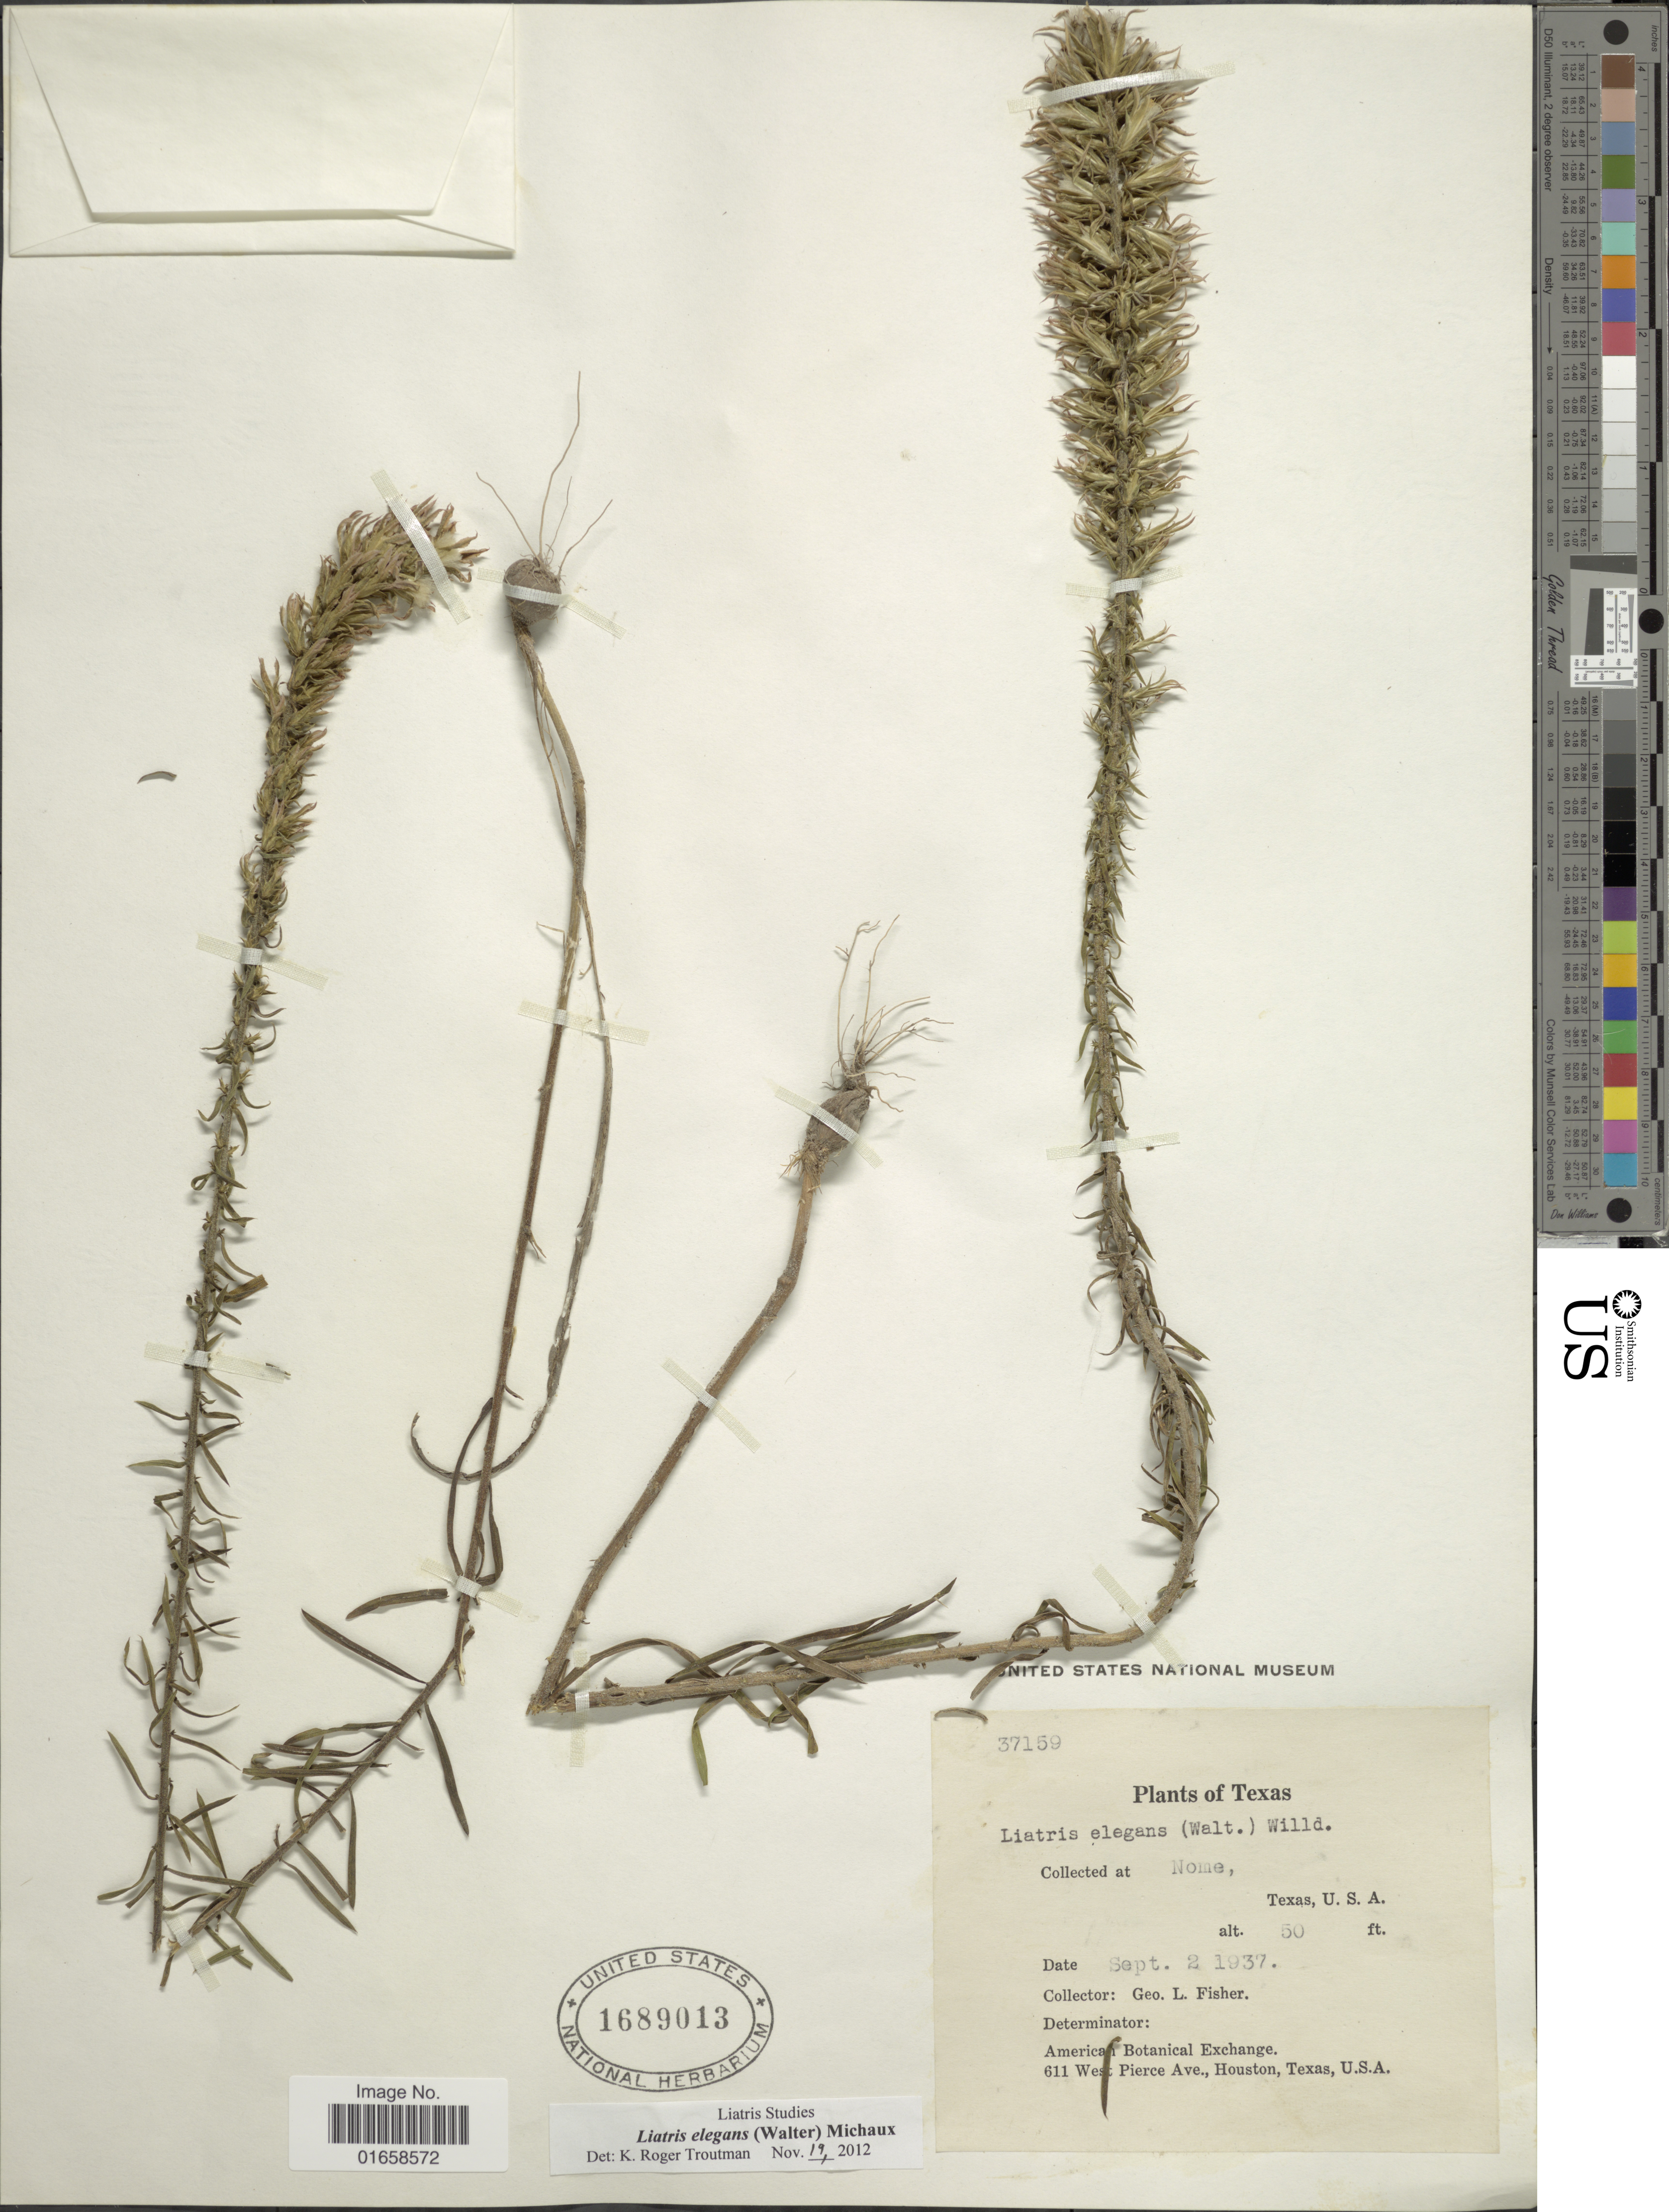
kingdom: Plantae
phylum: Tracheophyta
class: Magnoliopsida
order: Asterales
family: Asteraceae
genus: Liatris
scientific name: Liatris elegans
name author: (Walter) Michx.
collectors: G. L. Fisher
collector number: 37159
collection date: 1937-09-02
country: United States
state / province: Texas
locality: Nome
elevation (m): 15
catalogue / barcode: US 1689013